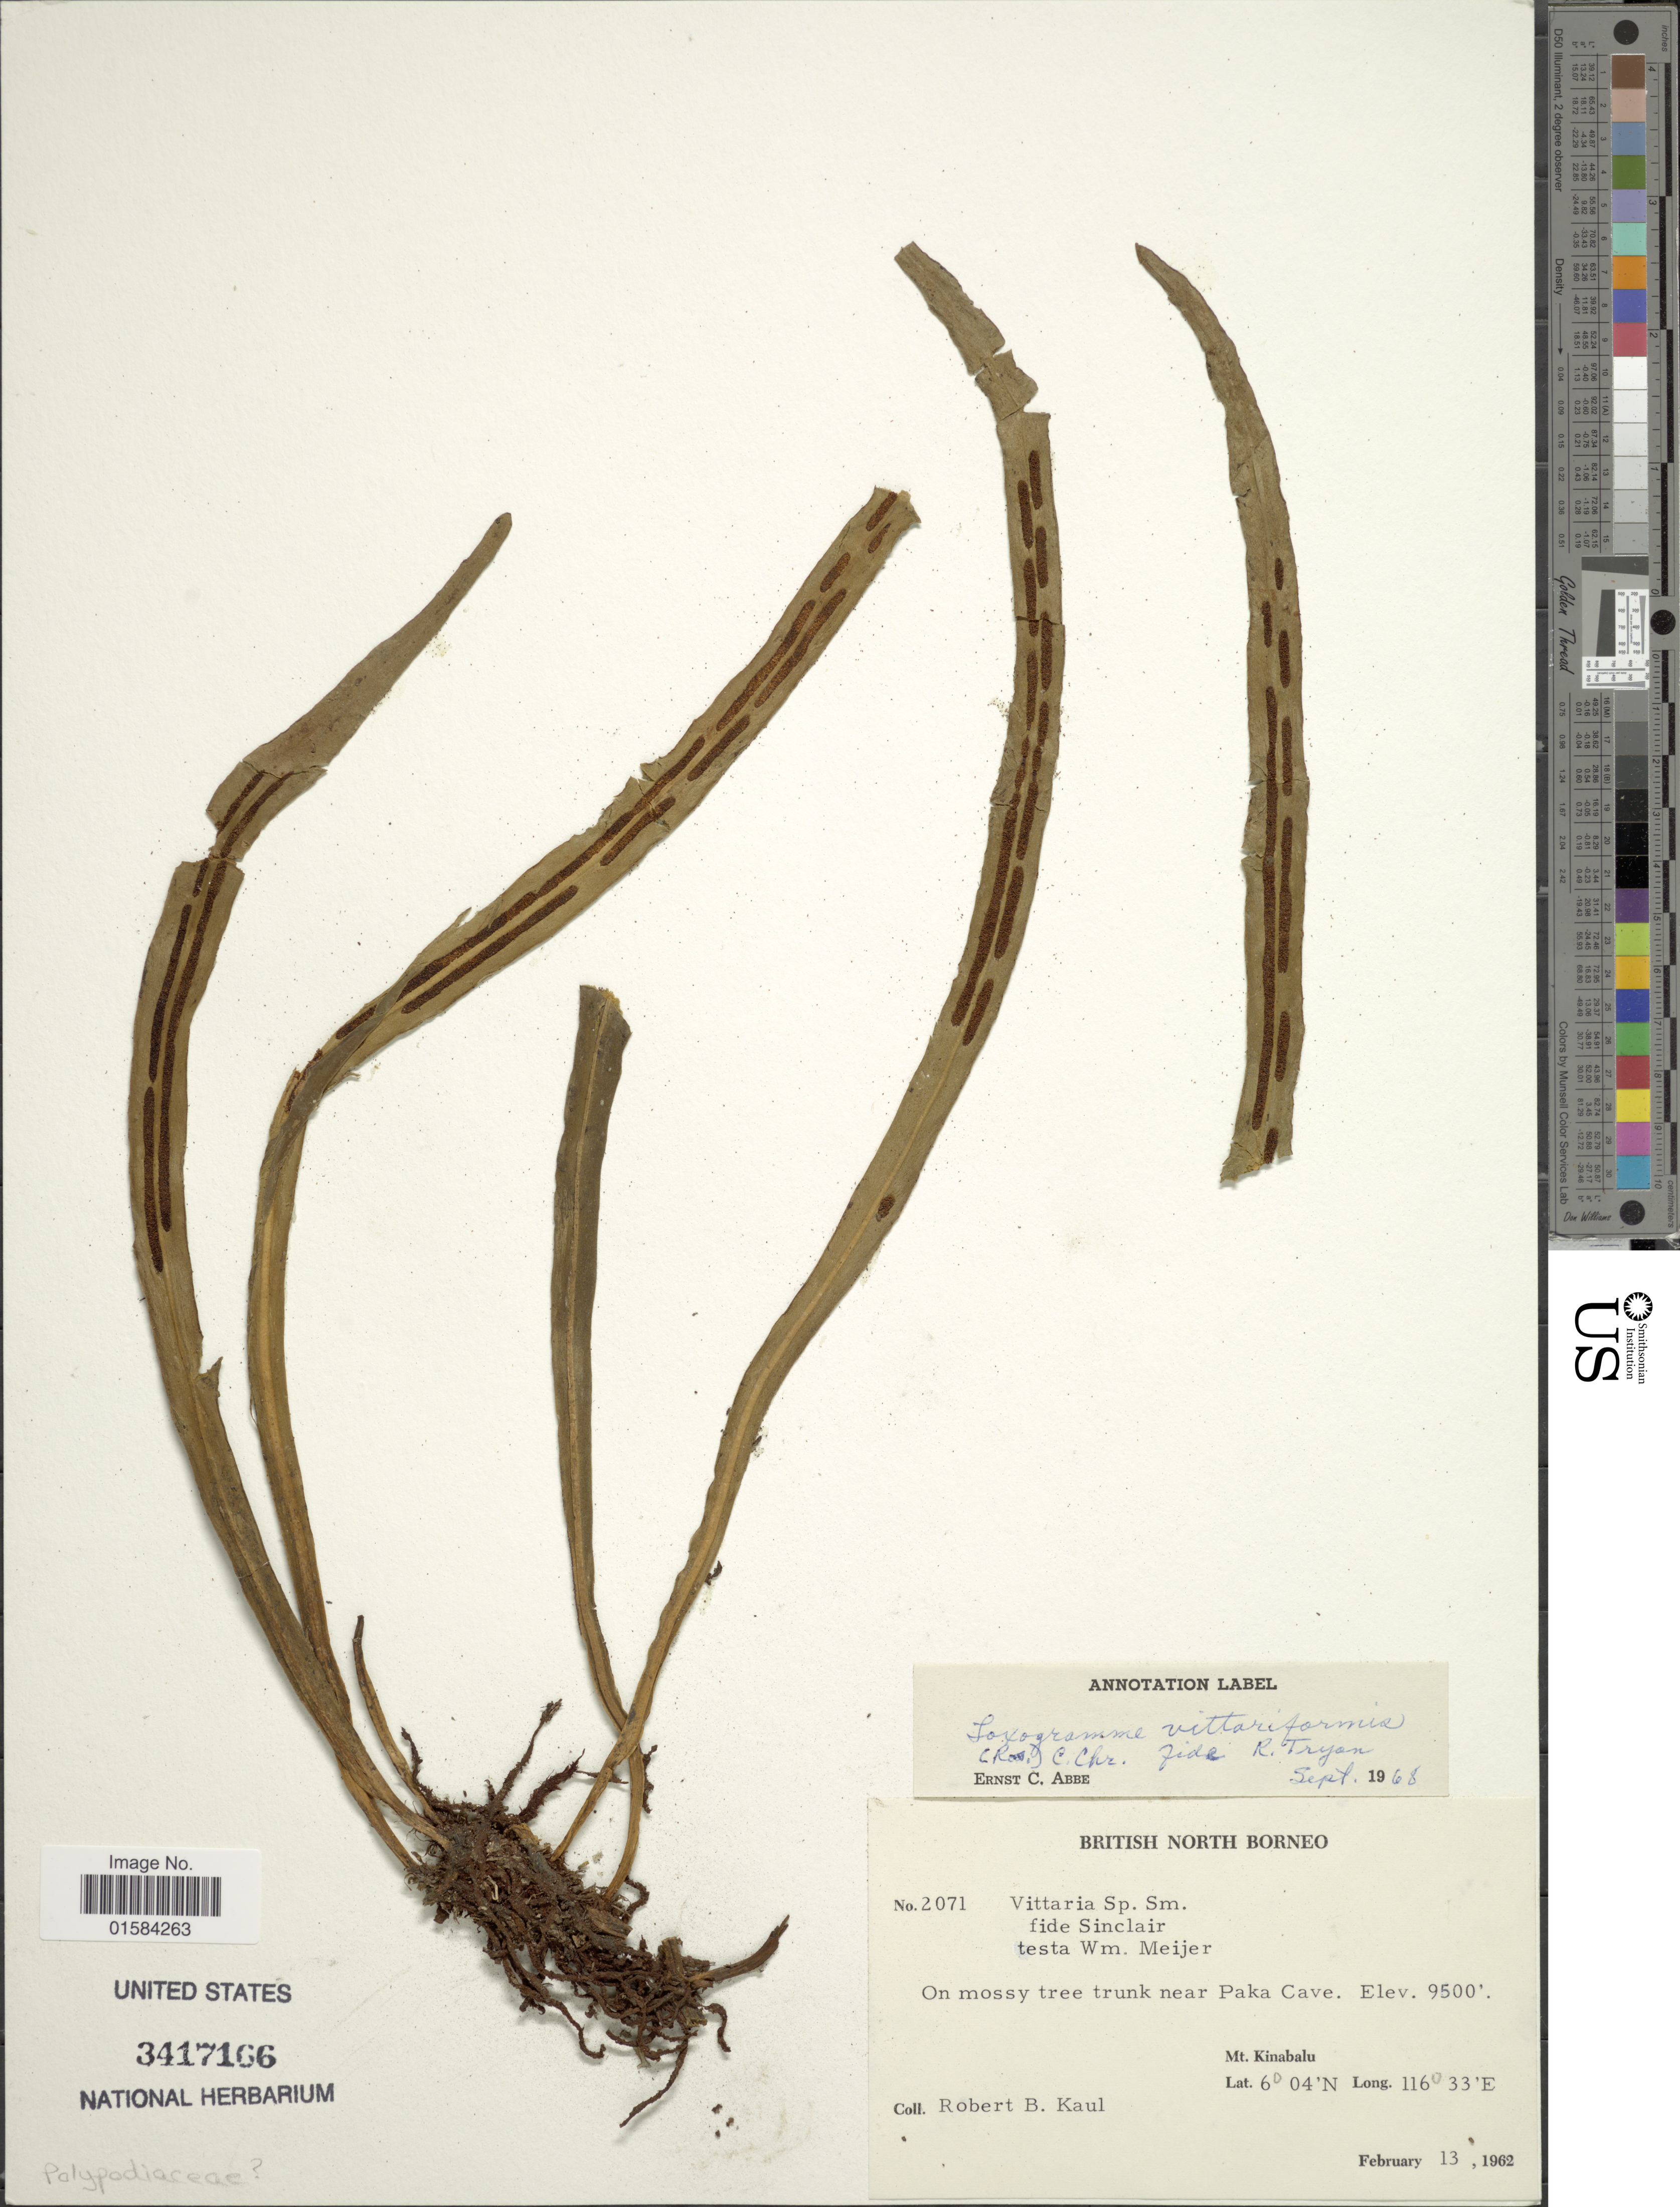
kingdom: Plantae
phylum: Tracheophyta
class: Polypodiopsida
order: Polypodiales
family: Polypodiaceae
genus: Loxogramme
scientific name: Loxogramme vittariiformis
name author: (Rosenst.) C. Chr.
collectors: R. Kaul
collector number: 2071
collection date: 1962-02-13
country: Malaysia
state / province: Sabah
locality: North Borneo, near Paka Cave, Mt. Kinabalu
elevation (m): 2896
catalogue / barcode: US 3417166